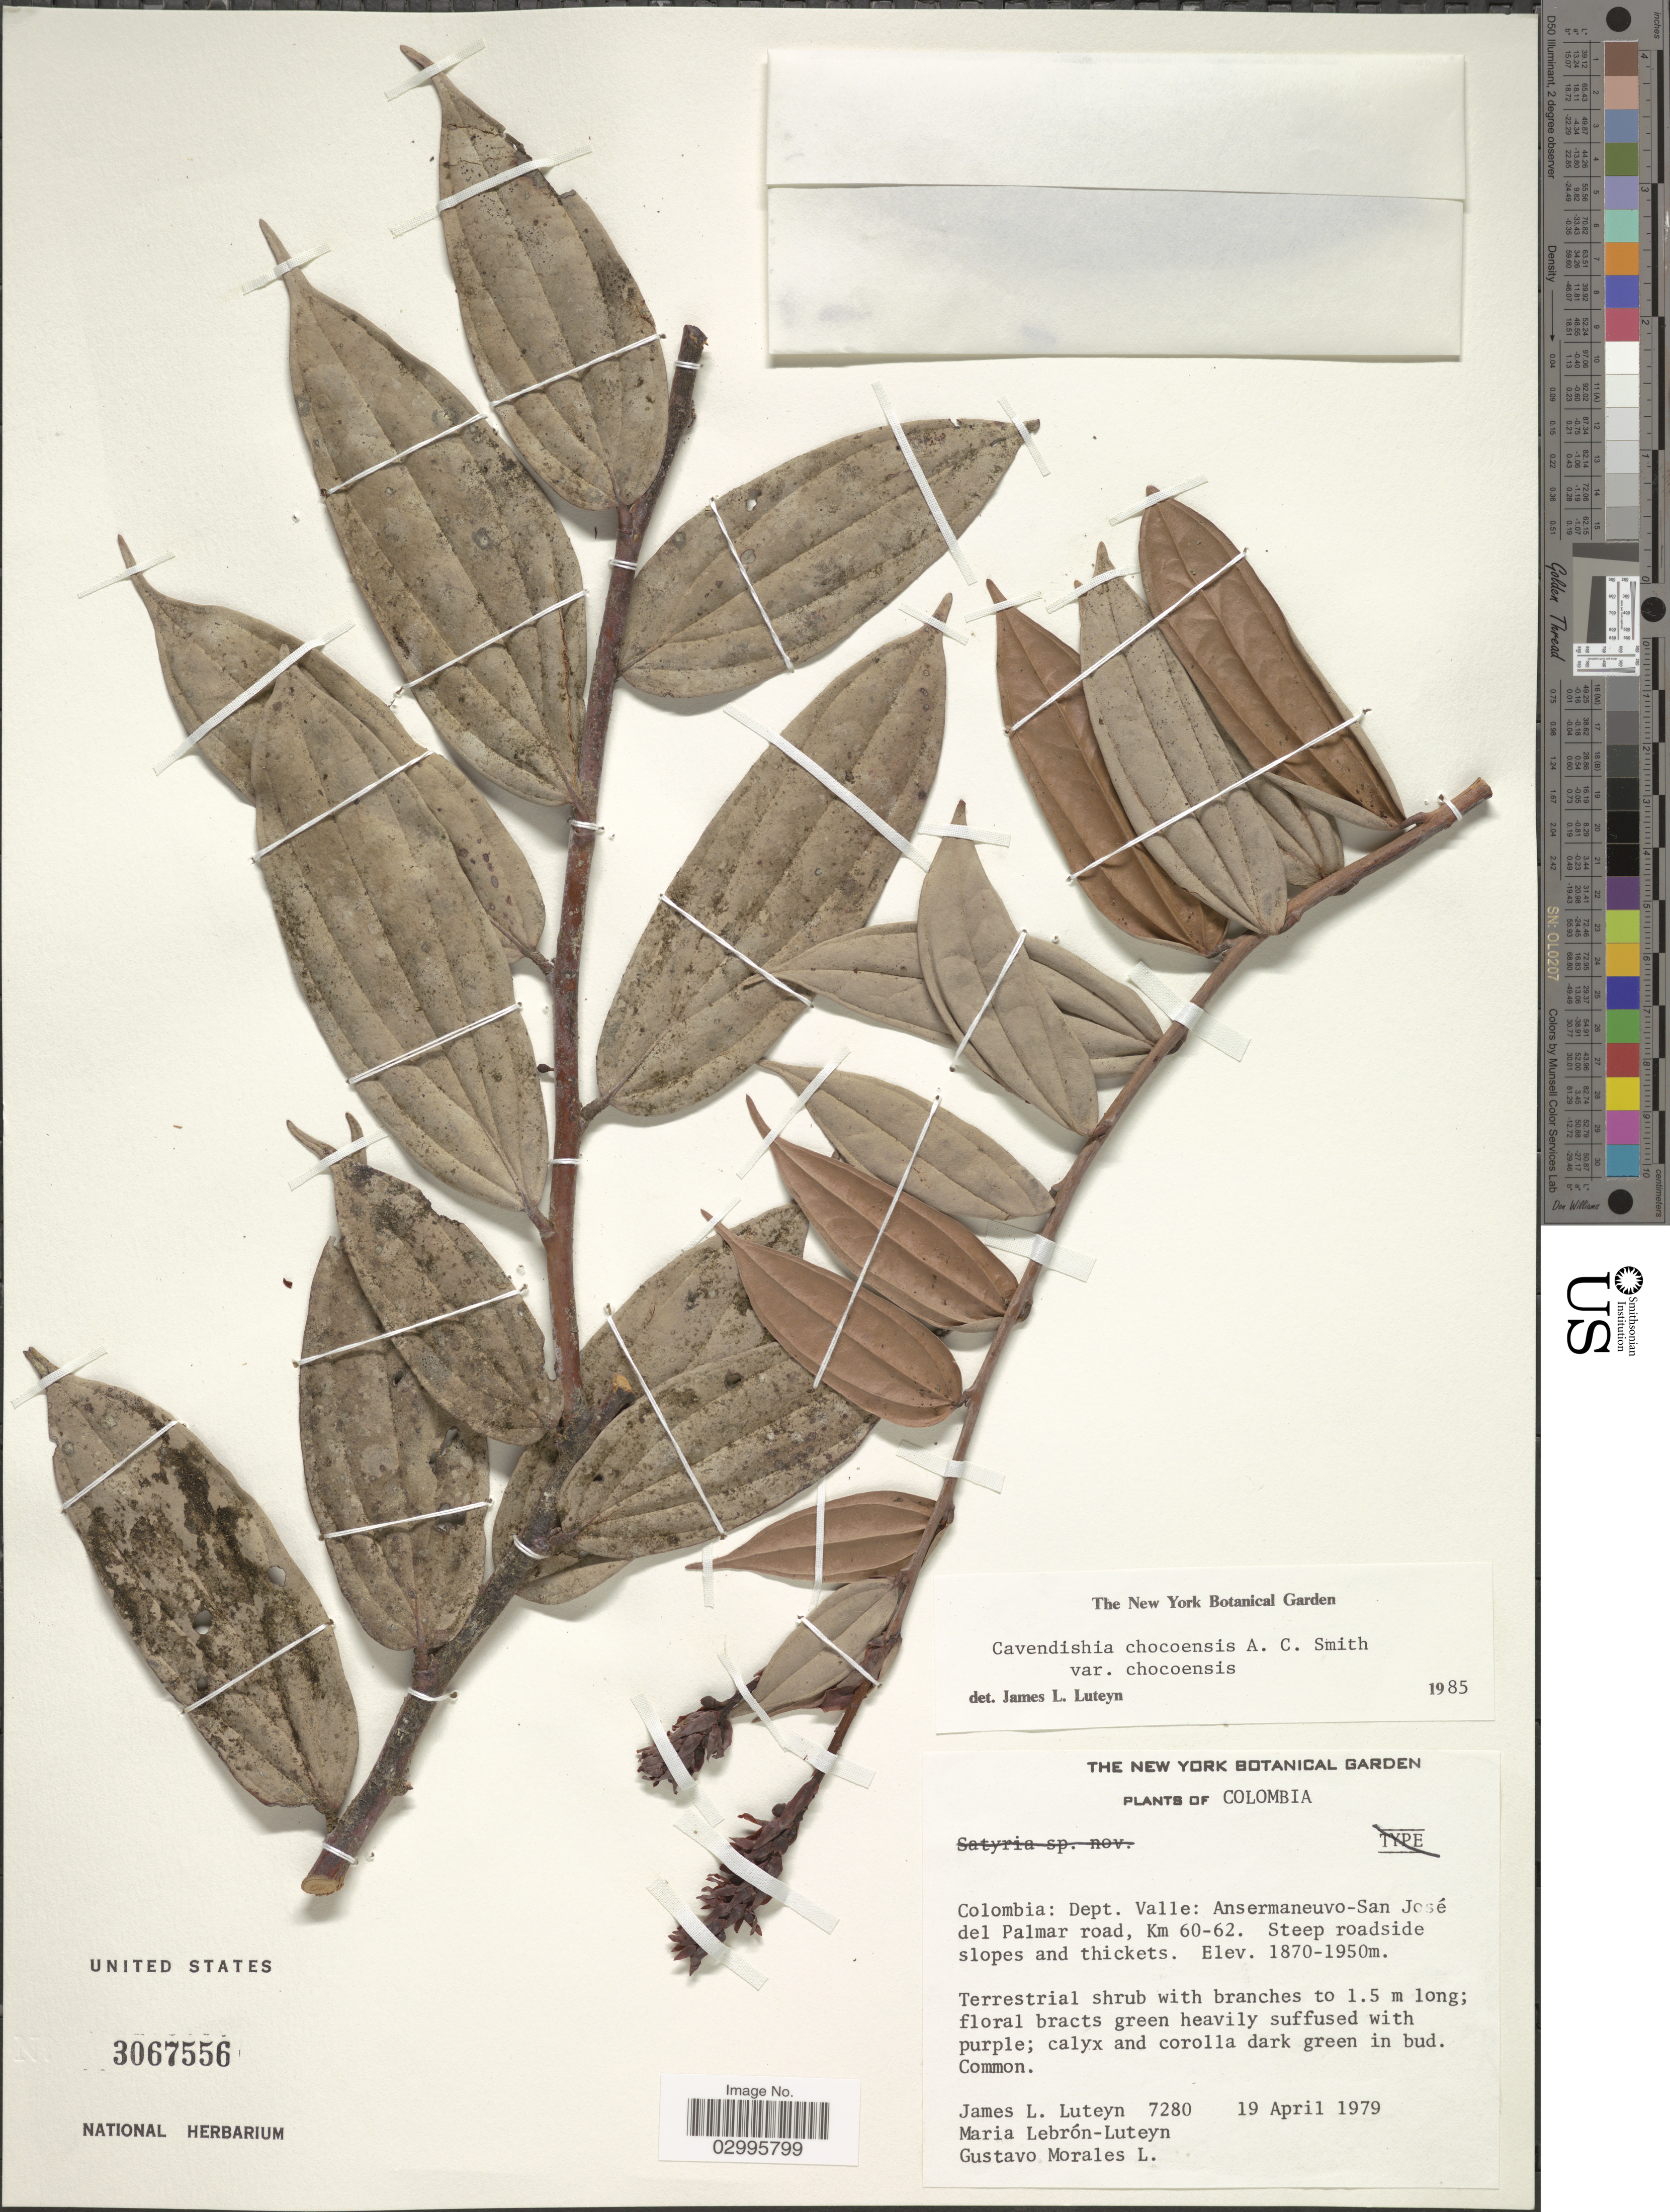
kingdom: Plantae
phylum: Tracheophyta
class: Magnoliopsida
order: Ericales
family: Ericaceae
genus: Cavendishia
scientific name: Cavendishia chocoensis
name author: A.C. Sm.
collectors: J. Luteyn, M. L. Lebrón-Luteyn & G. Morales L.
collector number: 7280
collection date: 1979-04-19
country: Colombia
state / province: Valle del Cauca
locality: Dept. Valle: Ansermaneuvo-San José del Palmar road, Km 60-62.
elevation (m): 1870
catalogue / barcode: US 3067556